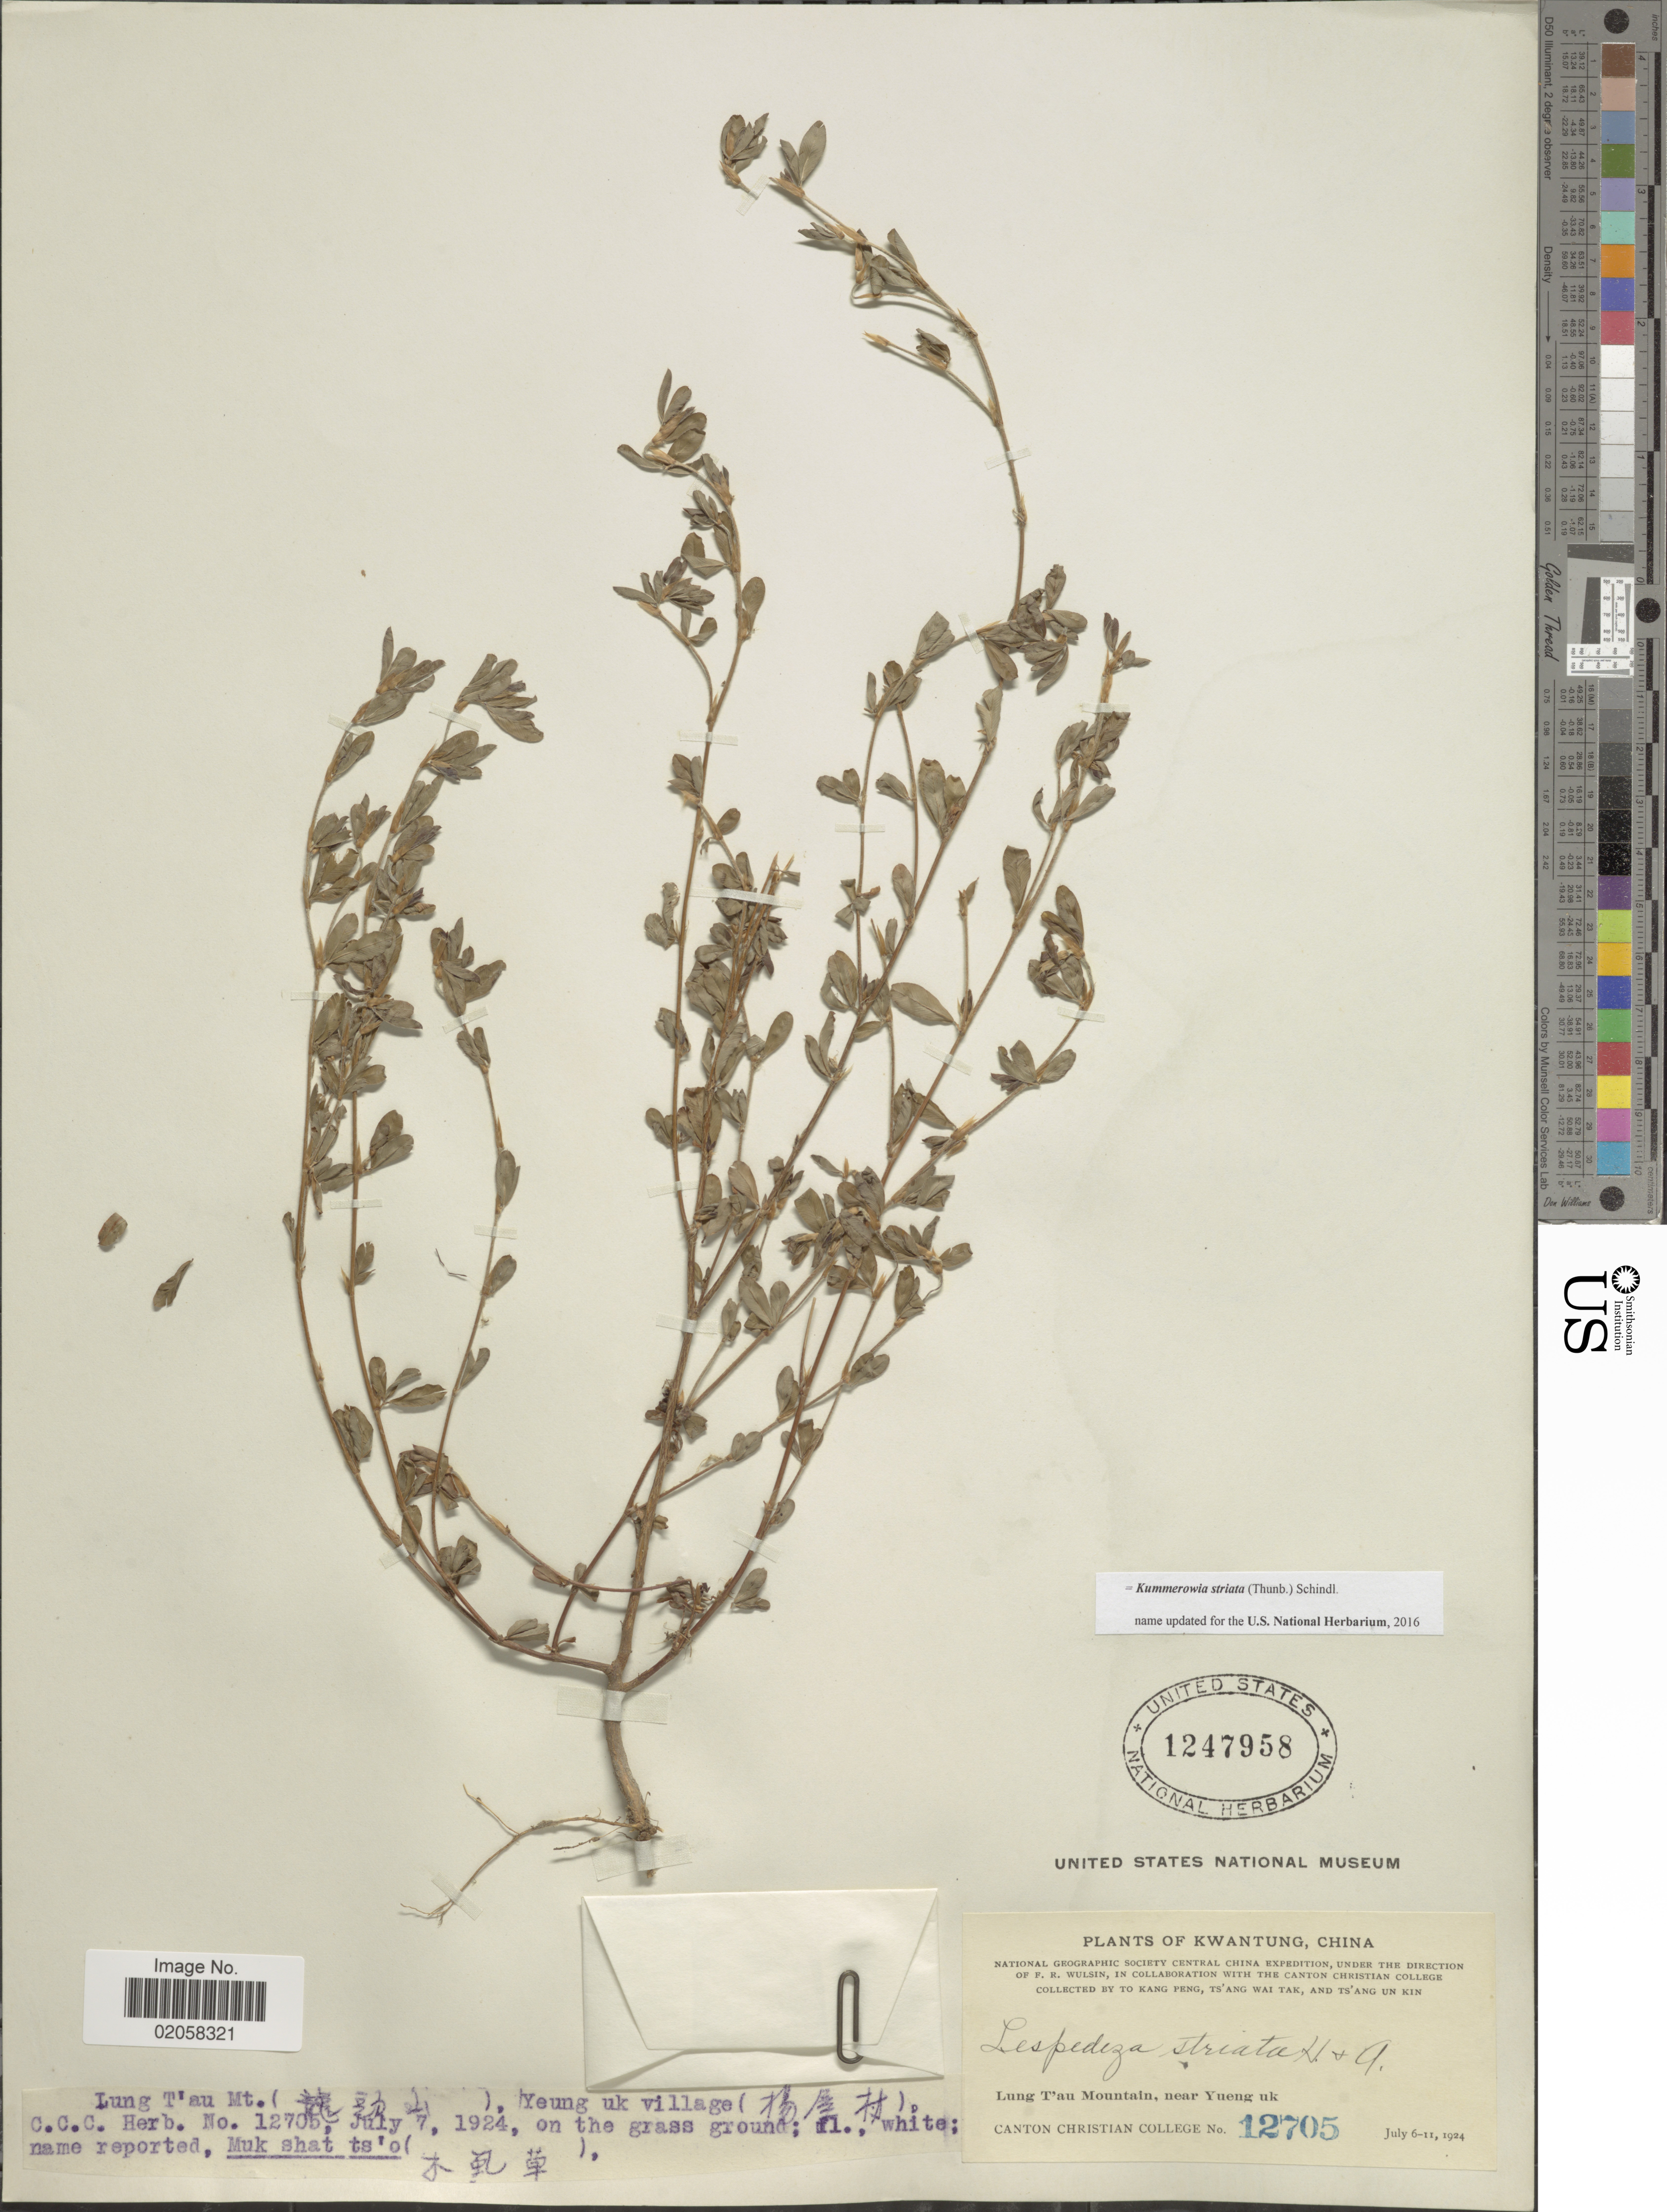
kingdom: Plantae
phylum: Tracheophyta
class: Magnoliopsida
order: Fabales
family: Fabaceae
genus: Kummerowia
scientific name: Kummerowia striata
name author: (Thunb.) Schindl.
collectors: Canton Christian College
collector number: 12705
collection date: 1924-07-06/1924-07-11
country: China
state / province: Guangdong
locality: Kwangtung, Lung T'au Mountain, near Yueng uk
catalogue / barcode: US 1247958